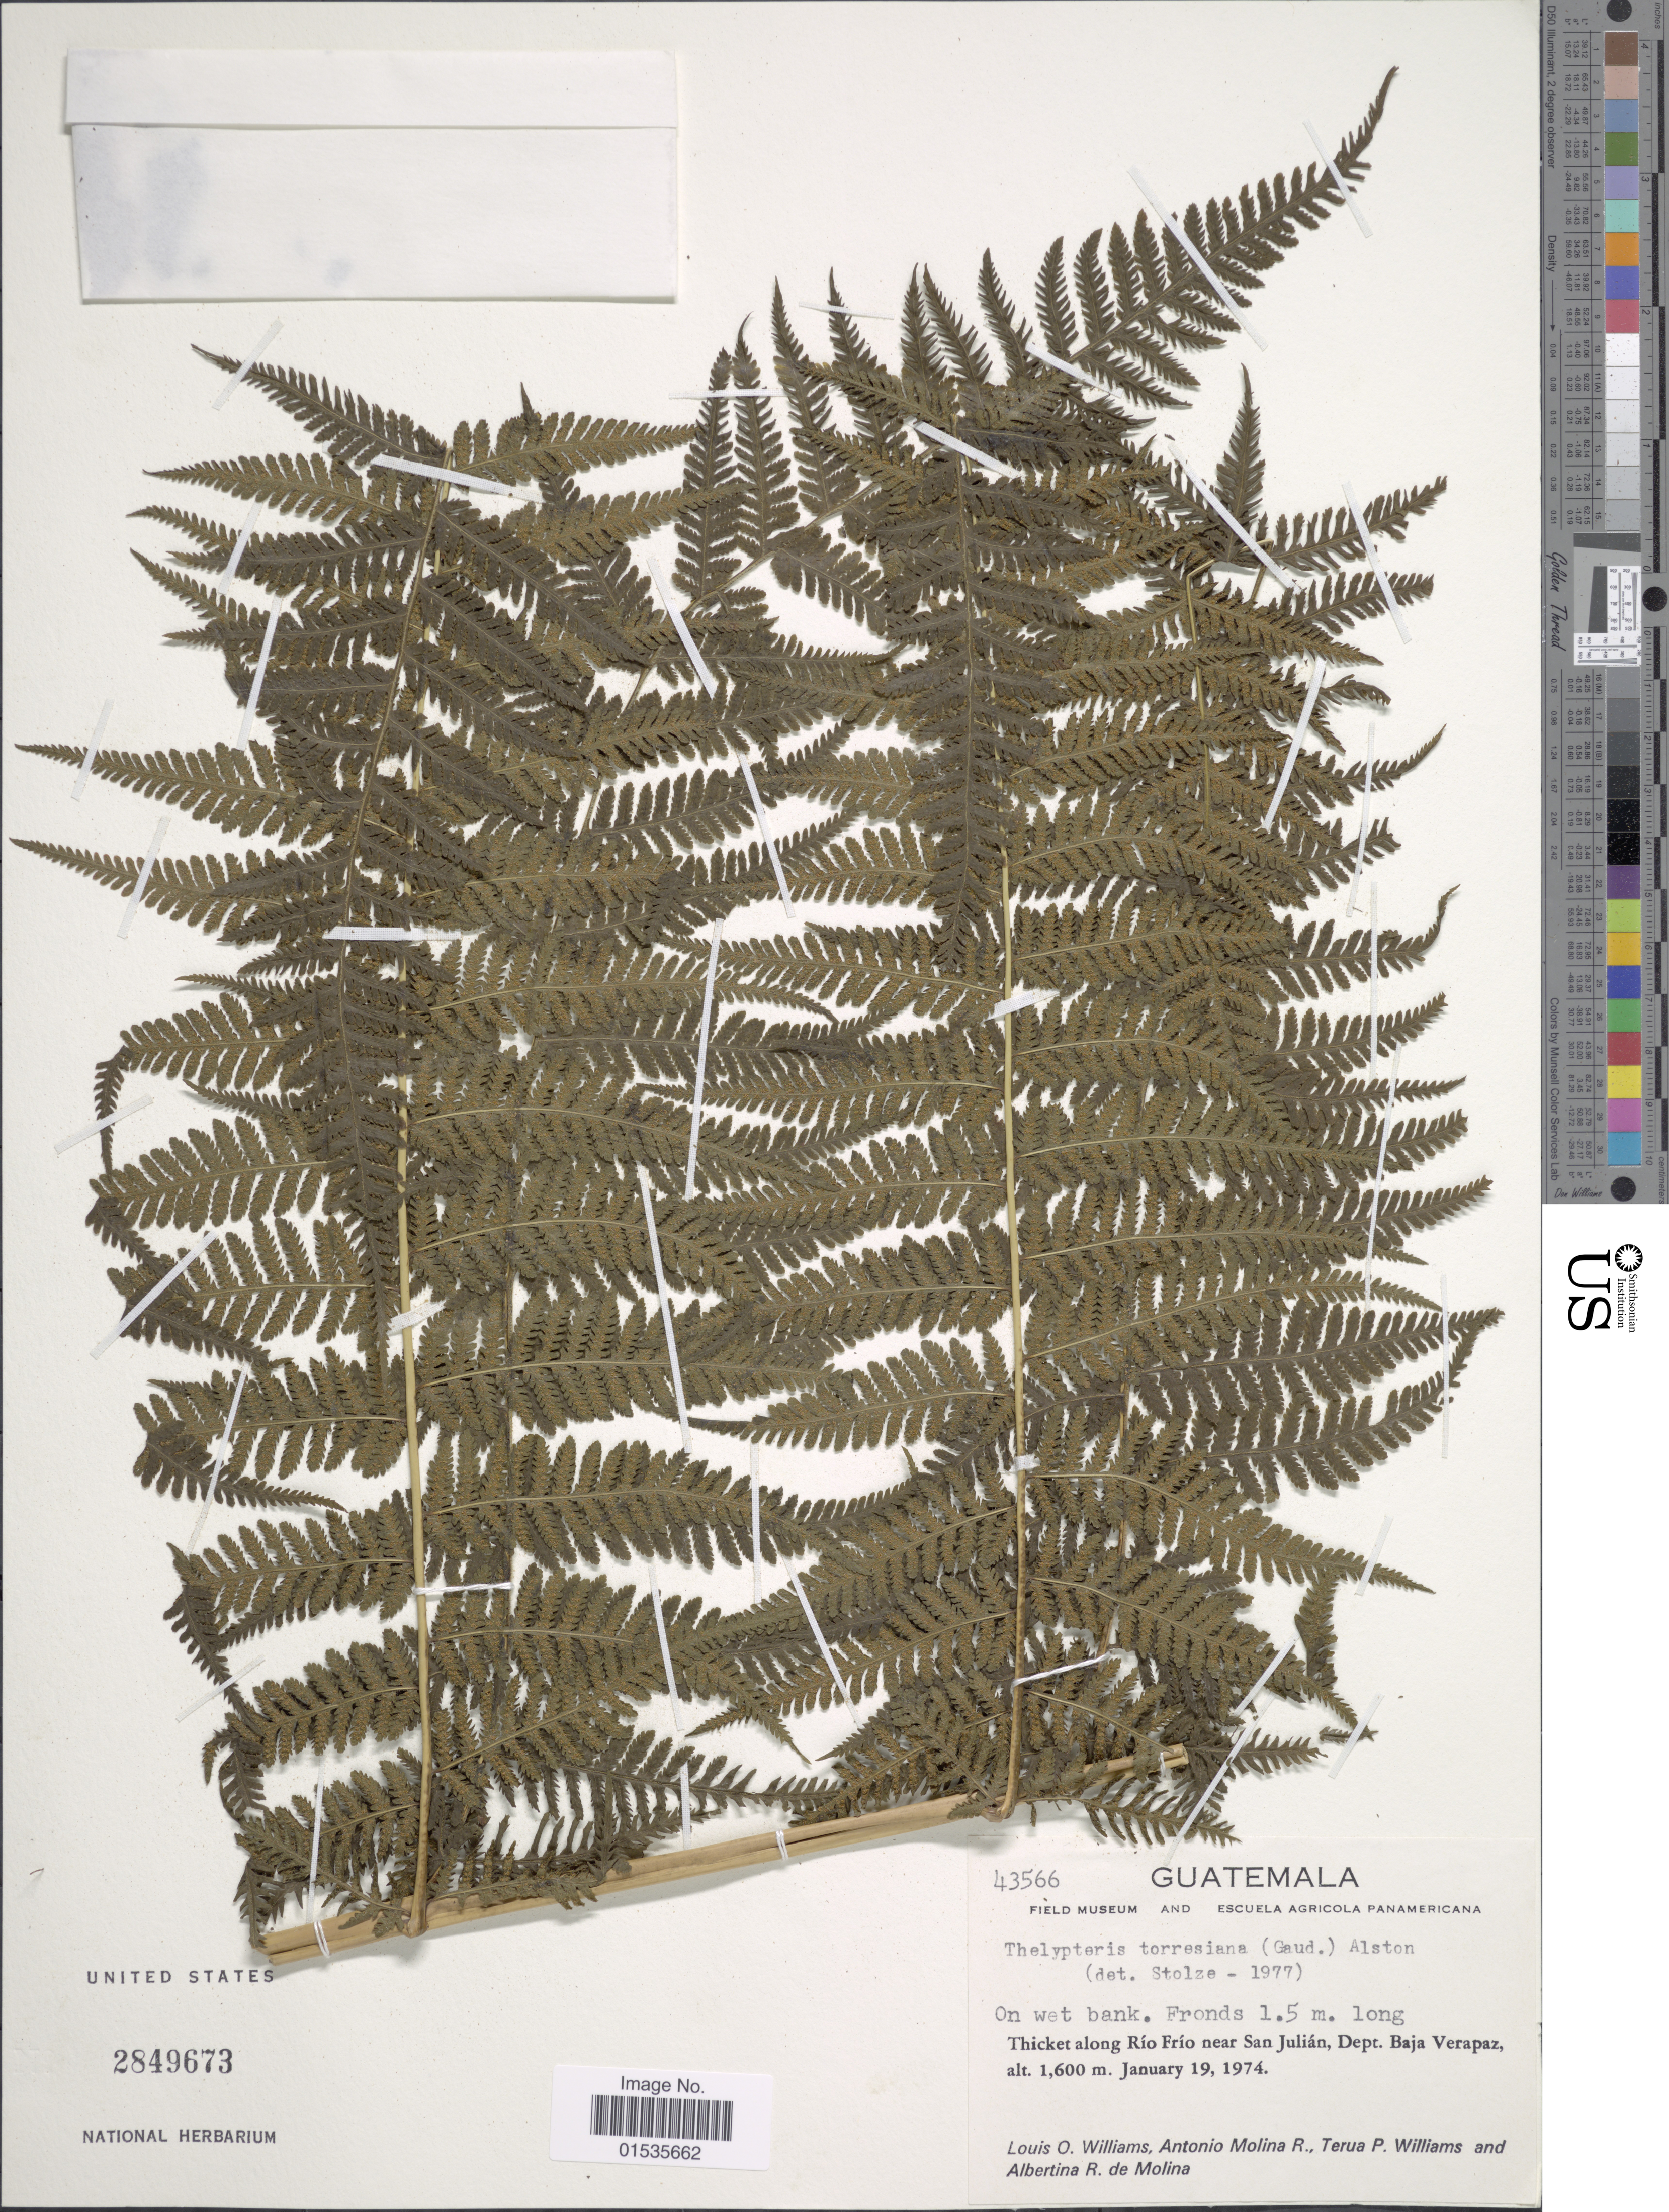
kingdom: Plantae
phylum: Tracheophyta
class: Polypodiopsida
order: Polypodiales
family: Thelypteridaceae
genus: Macrothelypteris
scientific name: Macrothelypteris torresiana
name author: (Gaudich.) Ching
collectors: L. O. Williams, A. Molina R., T. P. Williams & A. R. Molina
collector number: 43566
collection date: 1974-01-19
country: Guatemala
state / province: Baja Verapaz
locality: Guatemala, Thicket along Rio Frio near San Julian, Dept Baja Verapaz.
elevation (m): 1600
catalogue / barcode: US 2849673